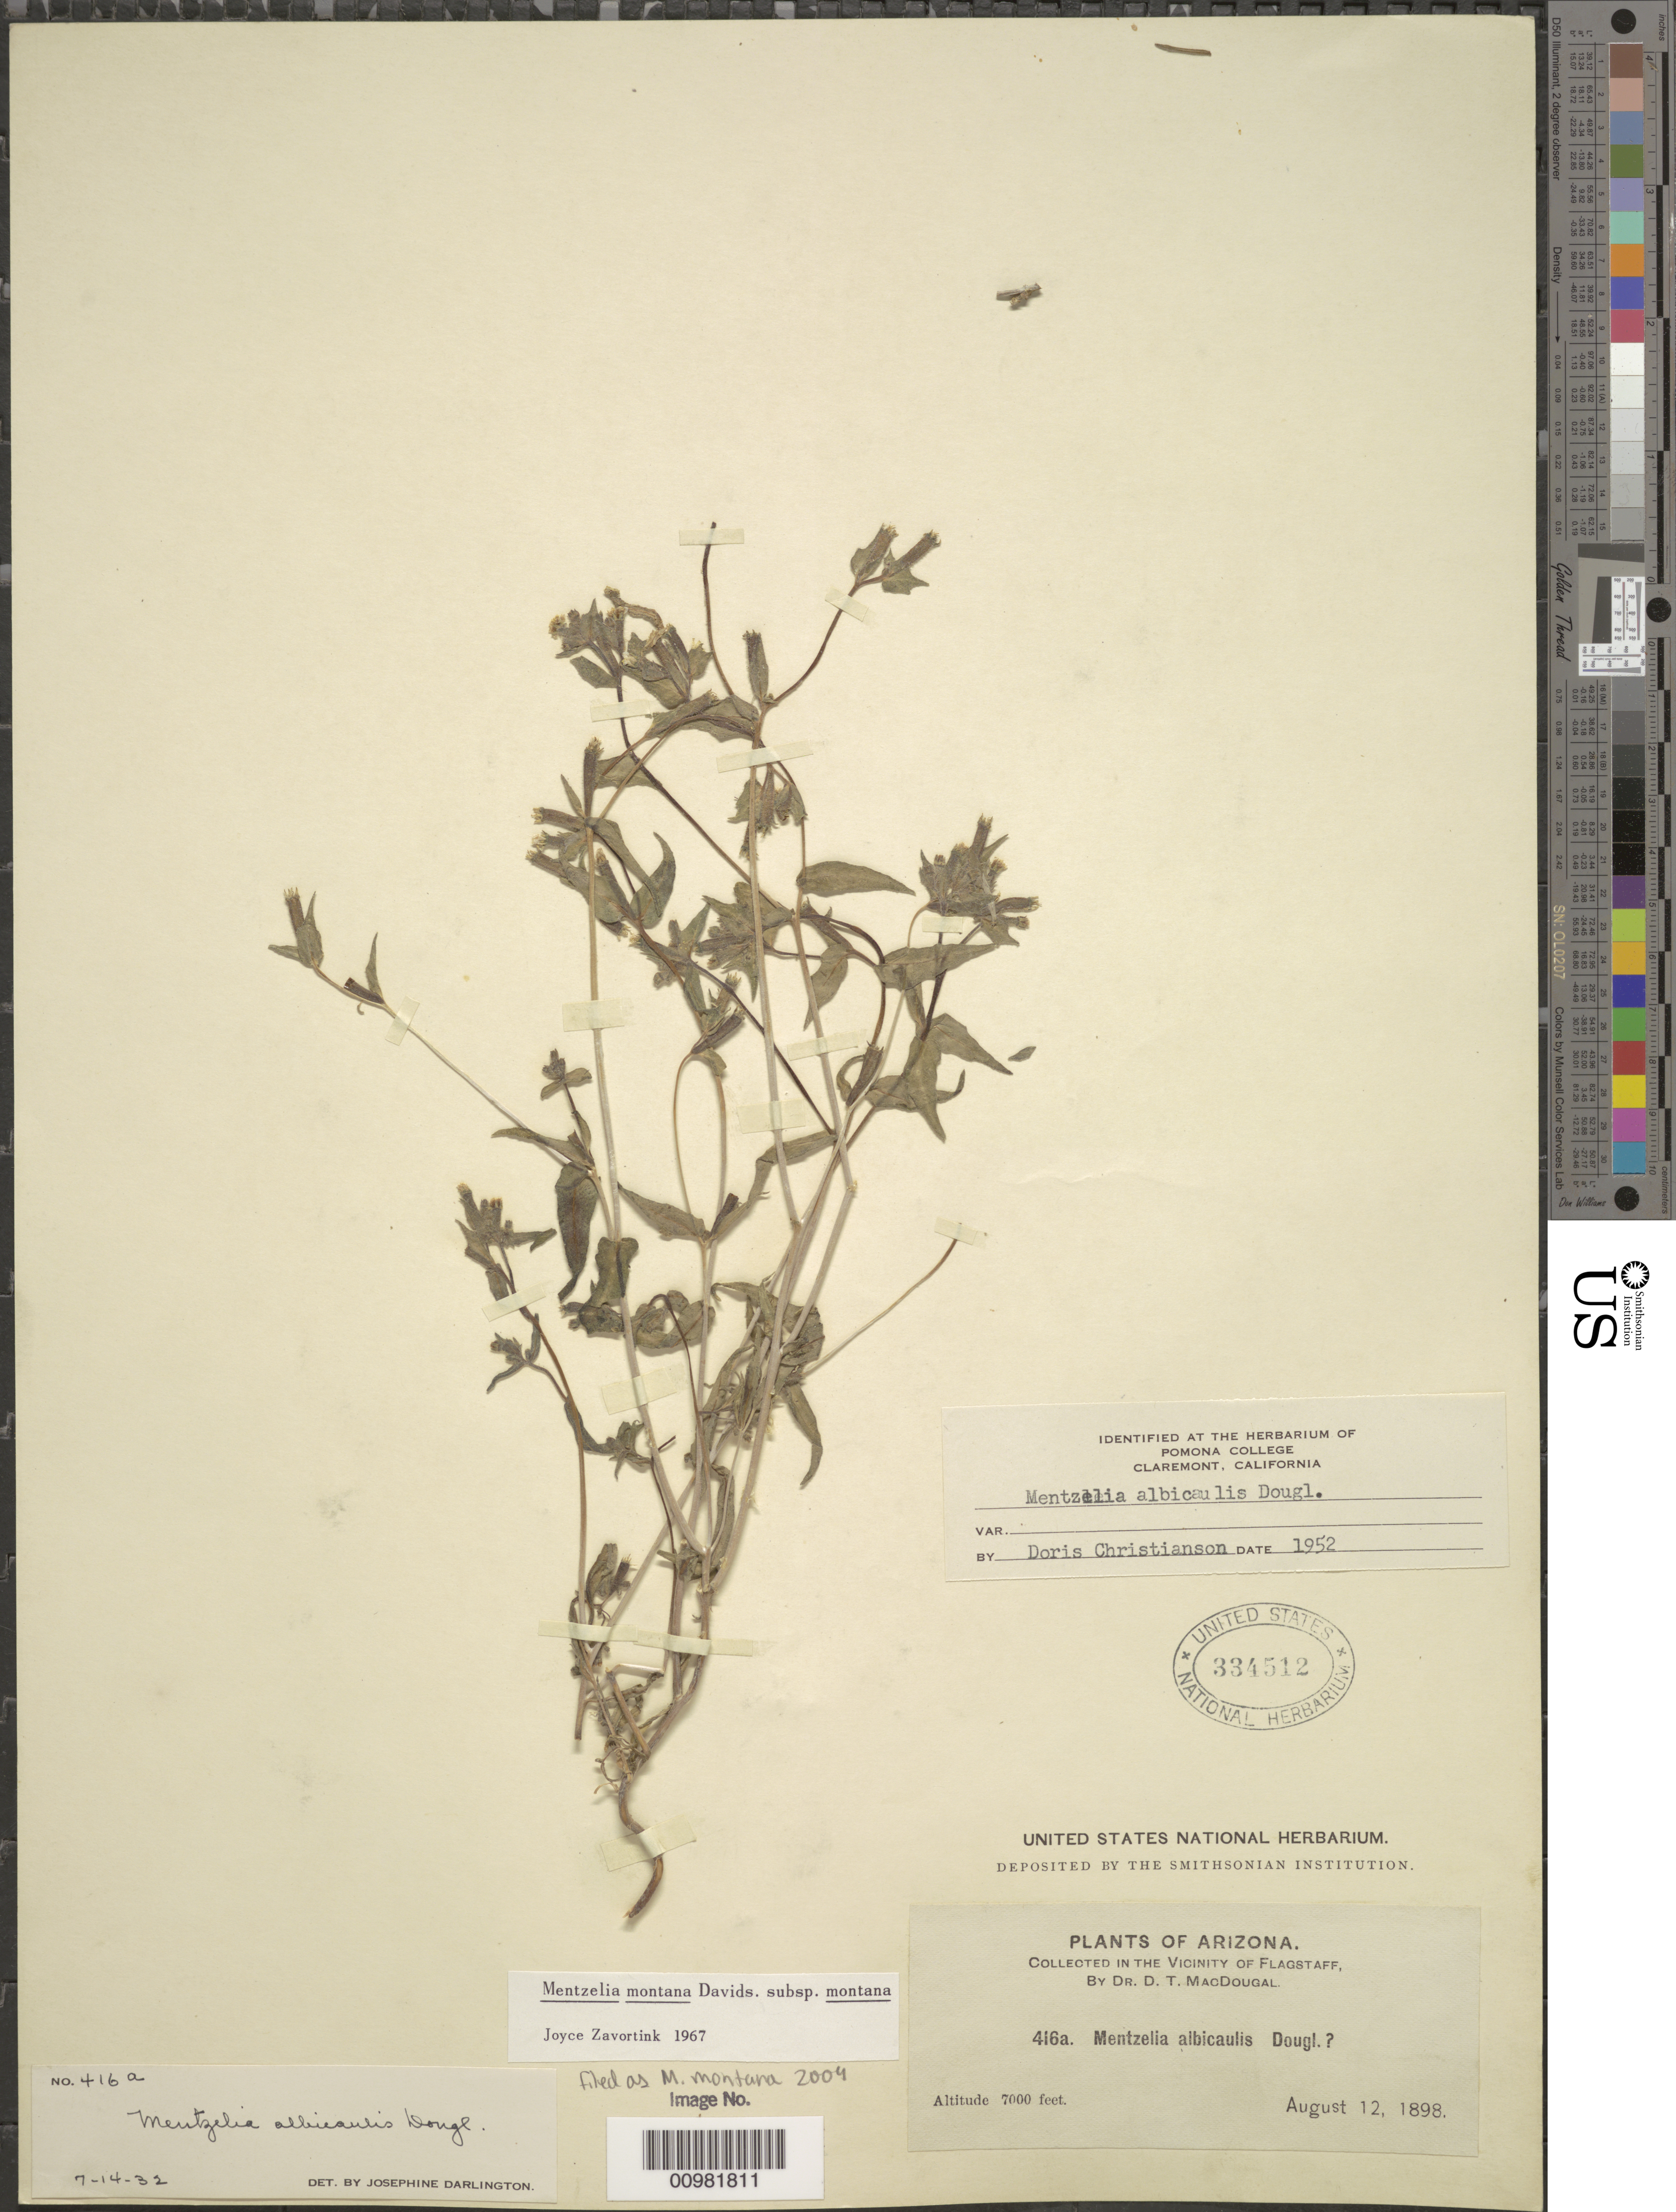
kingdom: Plantae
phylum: Tracheophyta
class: Magnoliopsida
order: Cornales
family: Loasaceae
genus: Mentzelia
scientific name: Mentzelia montana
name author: (Davidson) Davidson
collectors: D. T. MacDougal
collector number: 416a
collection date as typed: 12 Aug 1898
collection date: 1898-08-12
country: United States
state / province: Arizona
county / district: Coconino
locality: Vicinity of Flagstaff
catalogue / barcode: US 334512